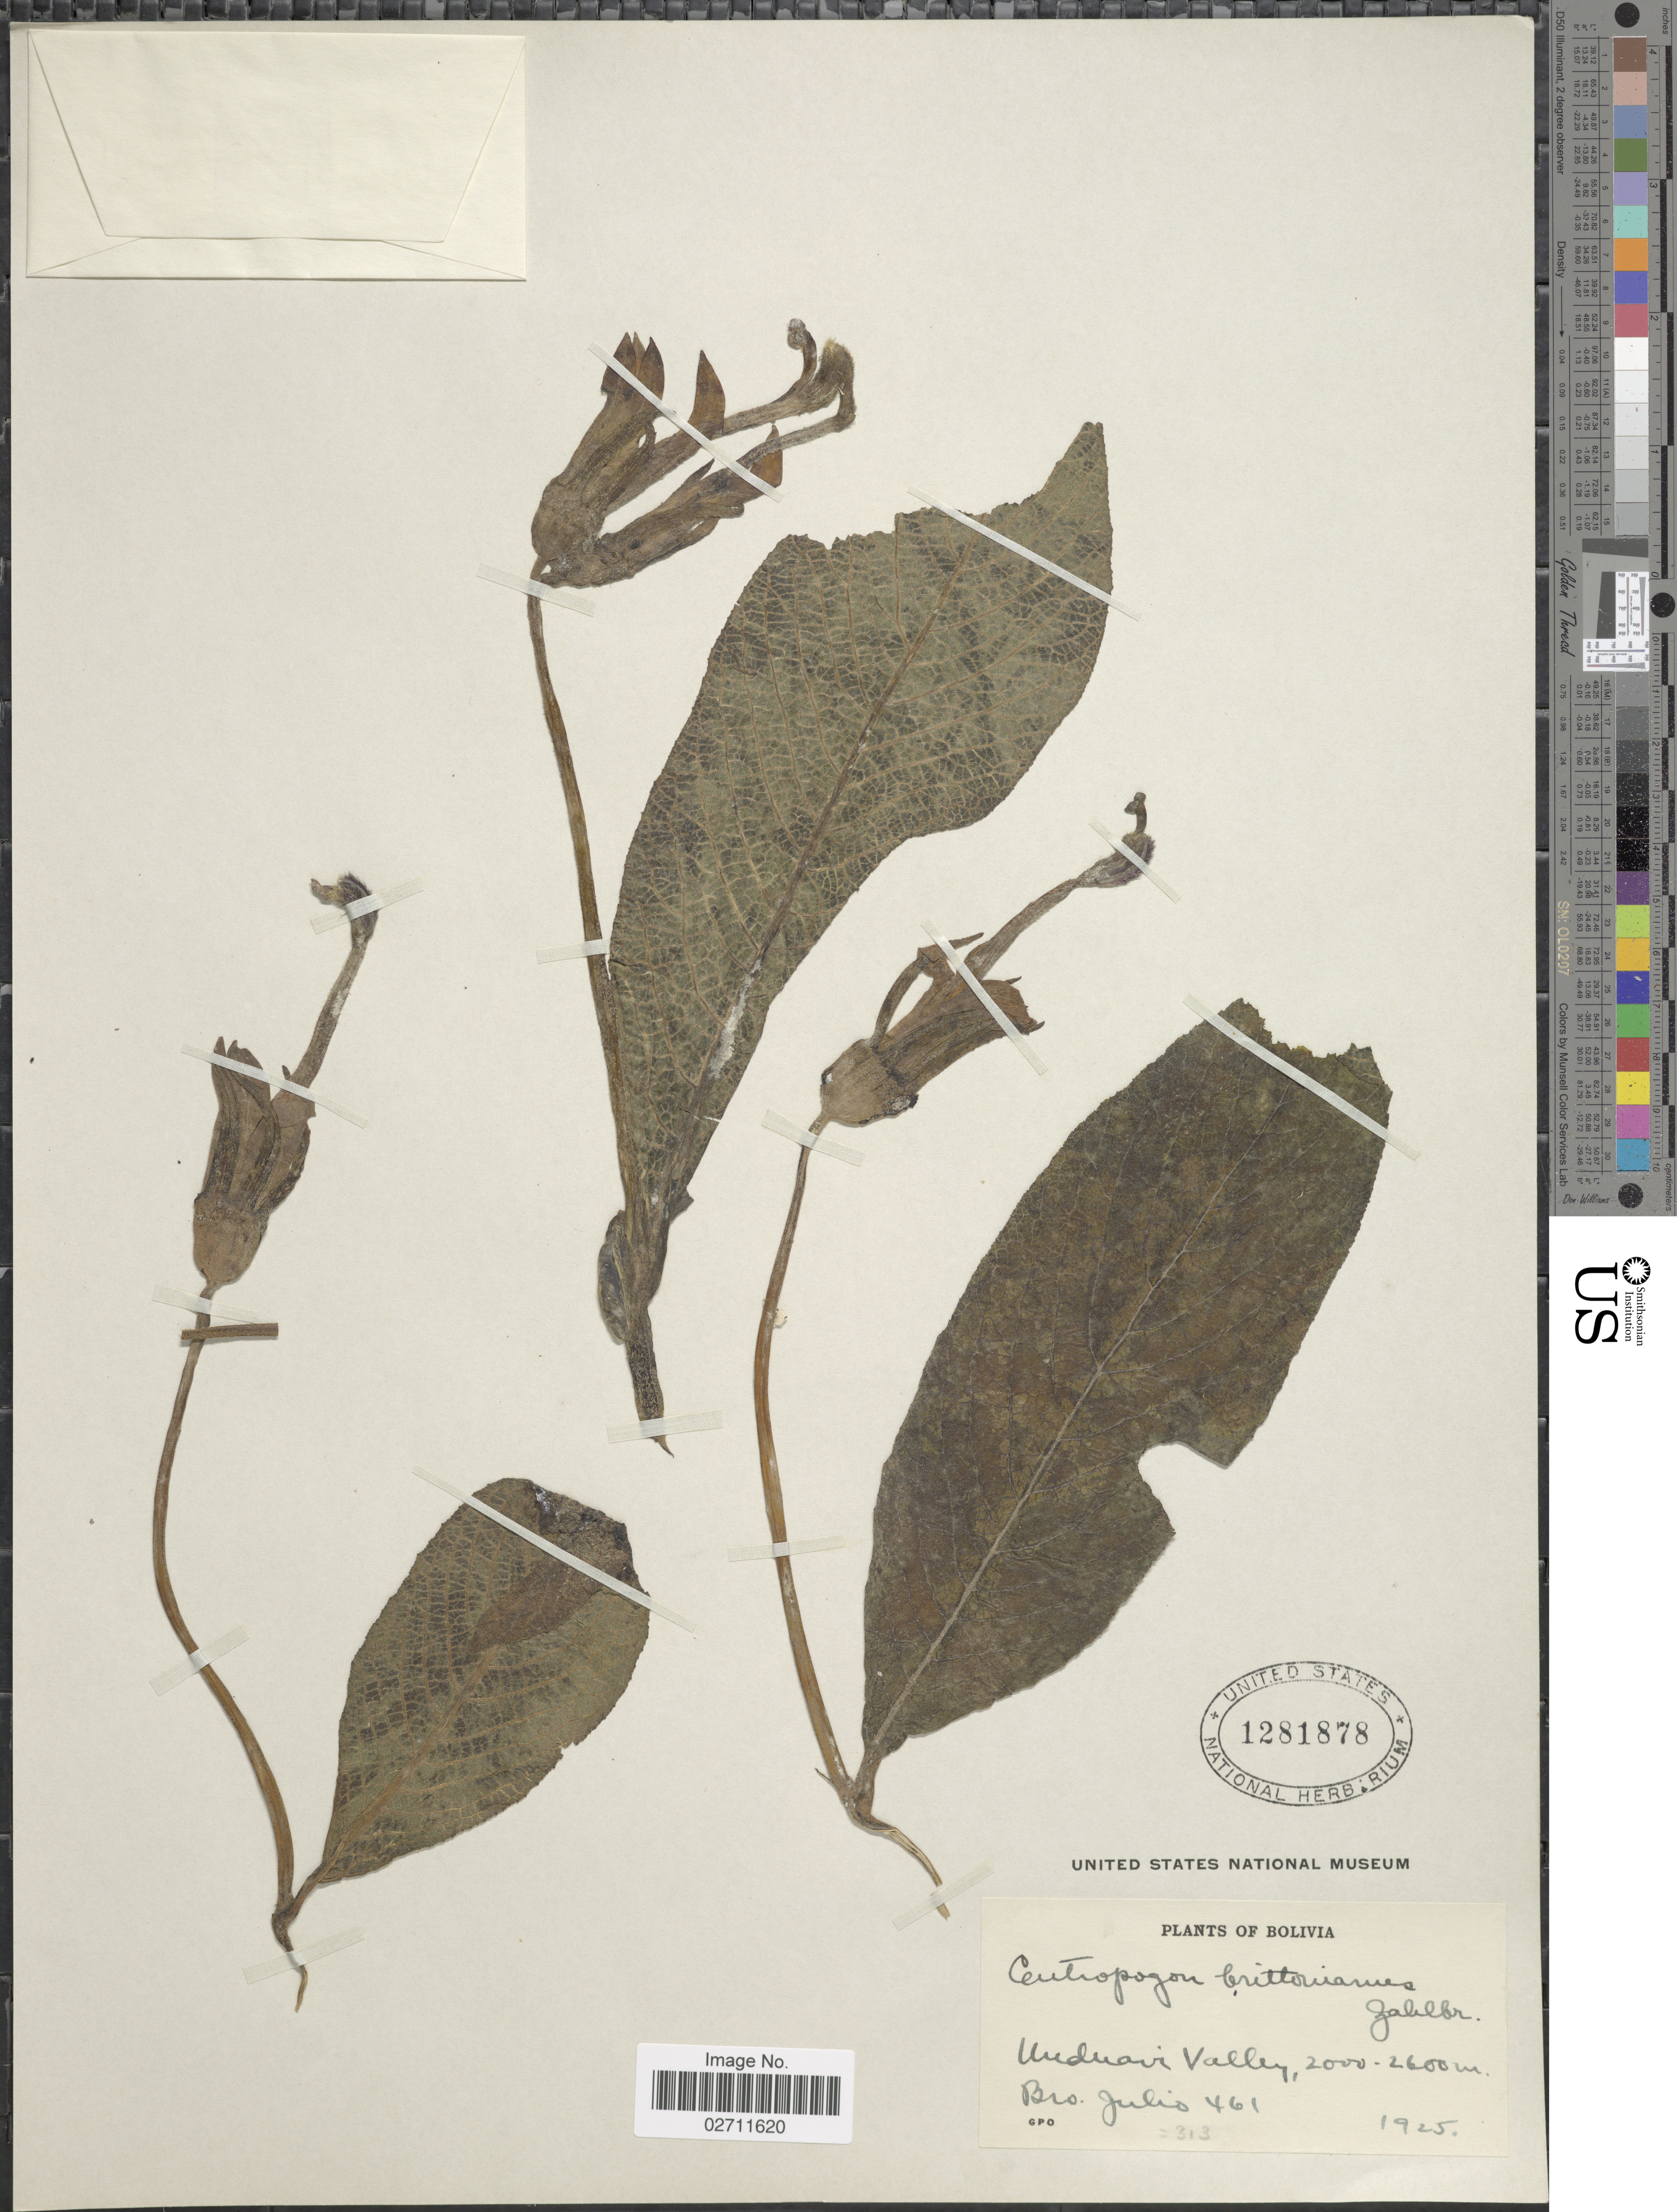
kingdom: Plantae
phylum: Tracheophyta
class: Magnoliopsida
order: Asterales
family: Campanulaceae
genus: Centropogon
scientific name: Centropogon brittonianus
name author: Zahlbr.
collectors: Bro. Julio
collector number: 461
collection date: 1925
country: Bolivia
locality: Unduavi Valley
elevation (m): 2000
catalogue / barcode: US 1281878